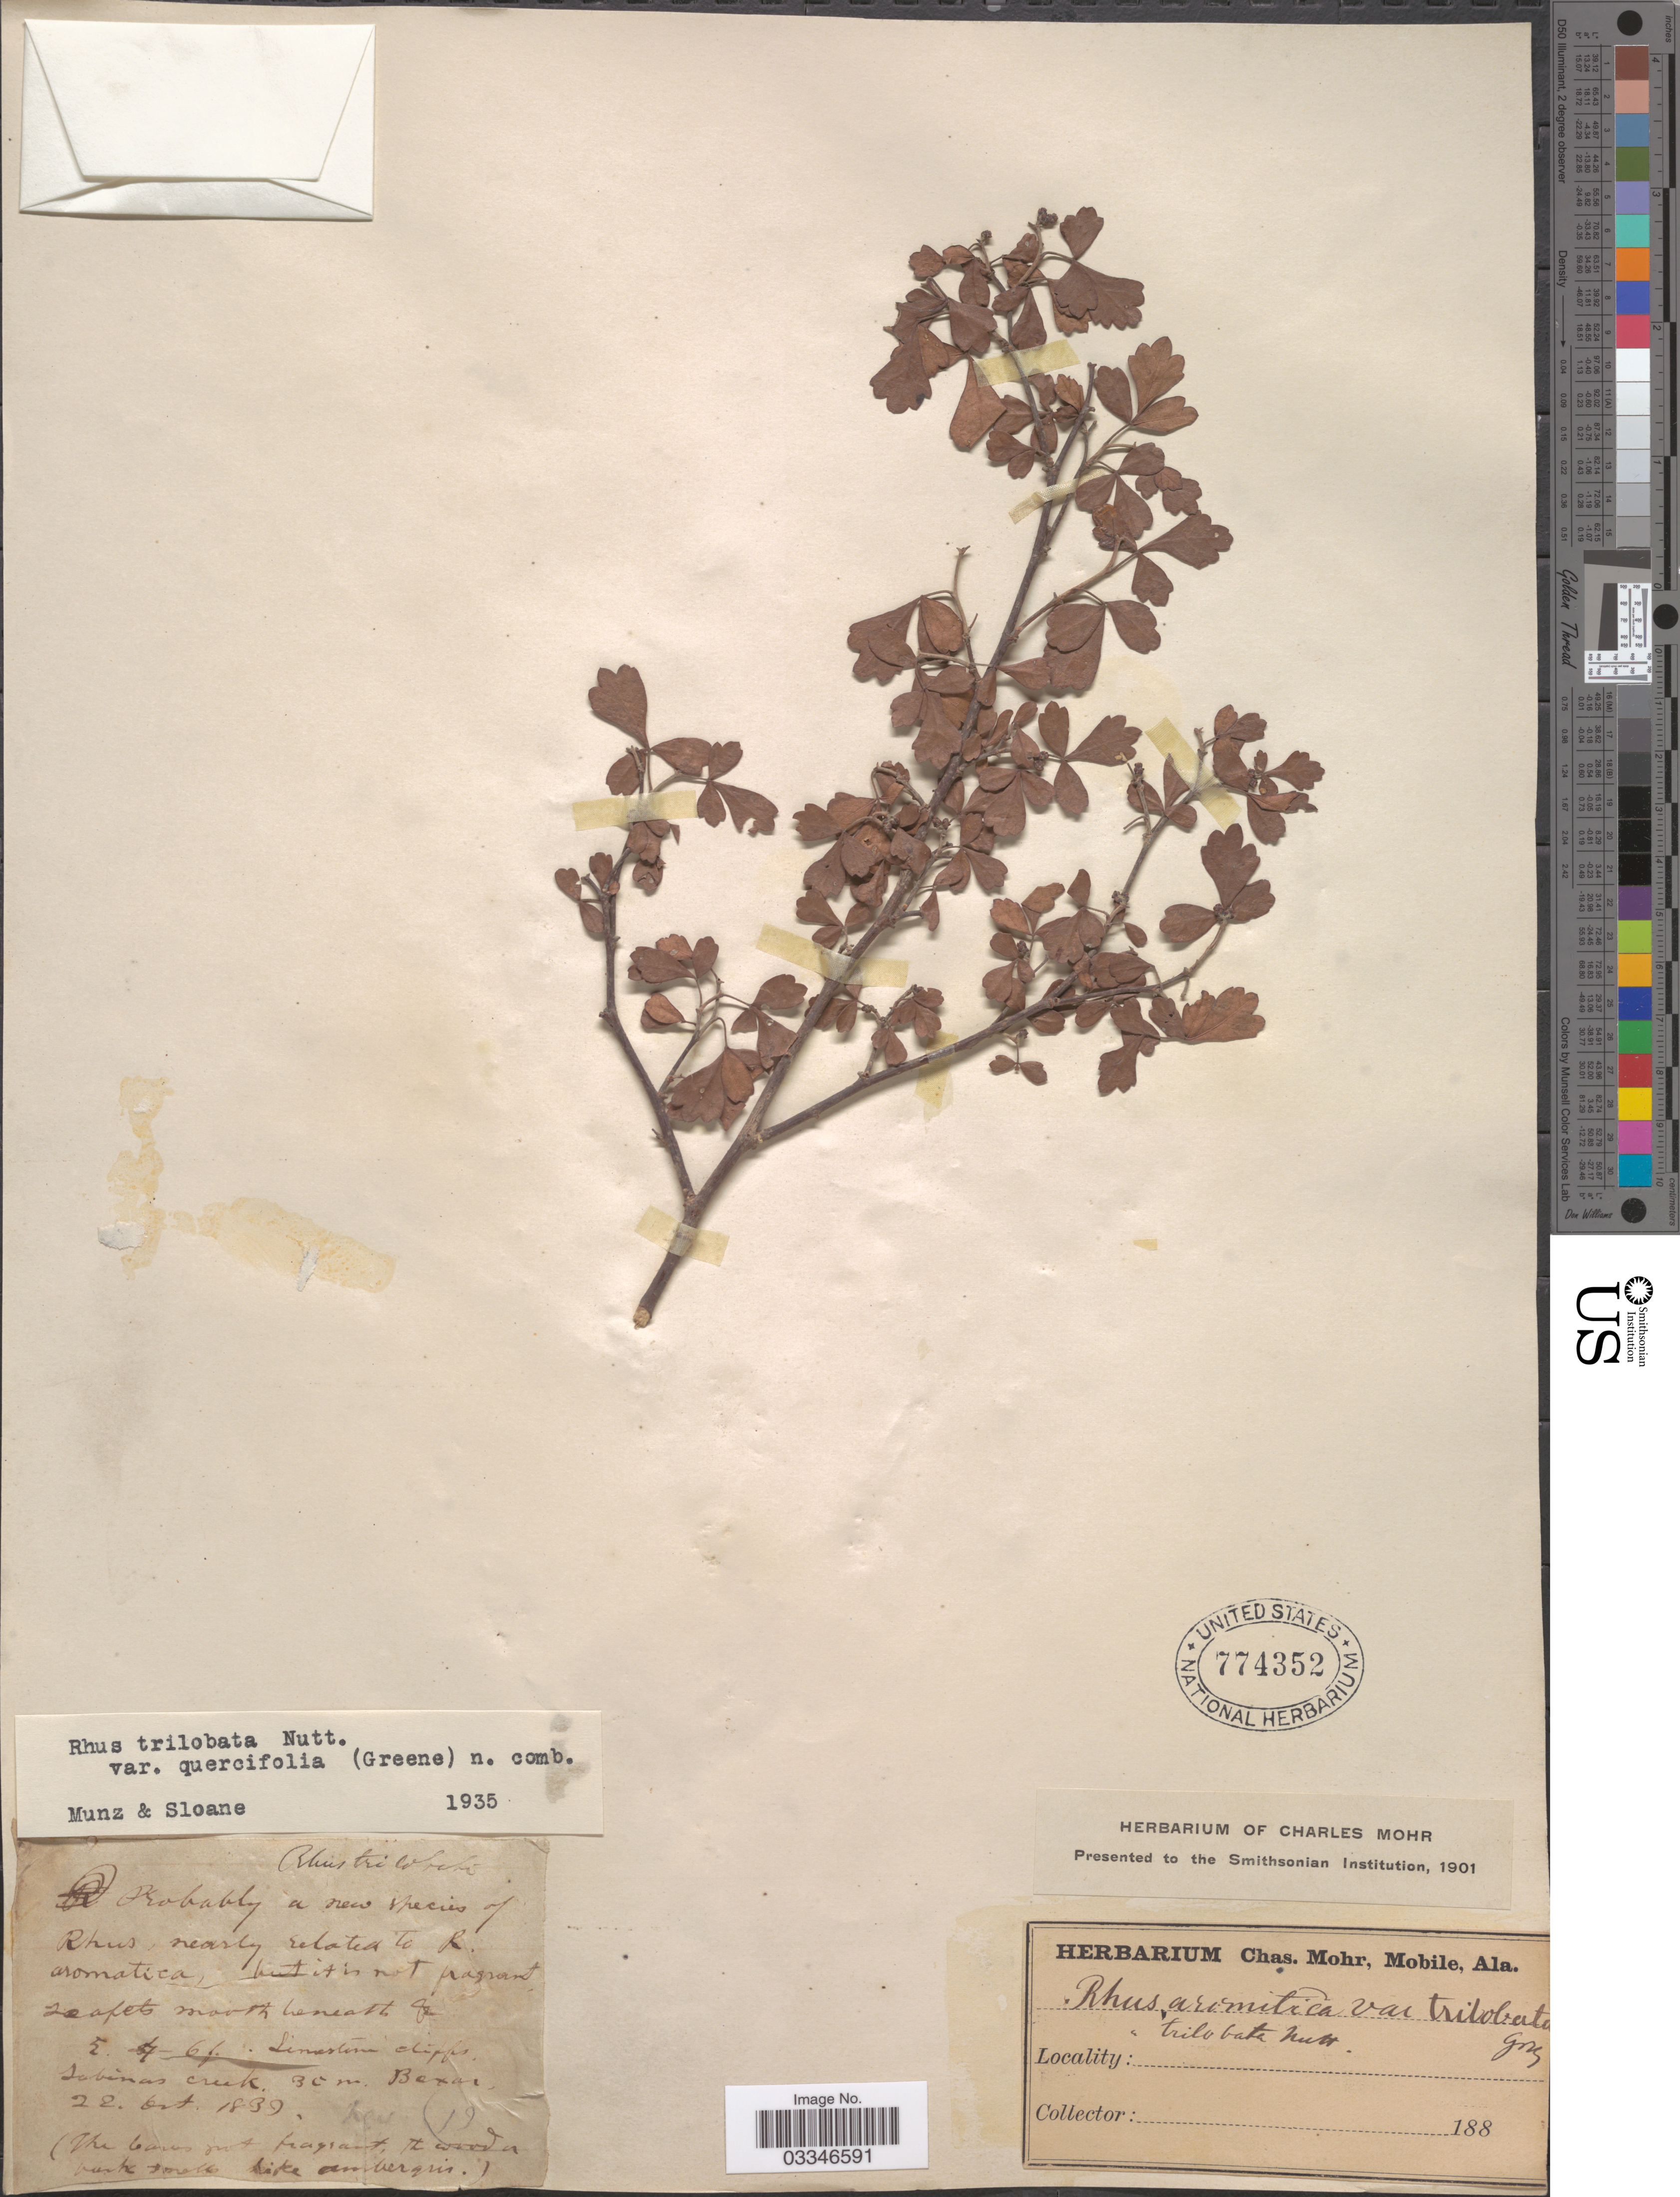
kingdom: Plantae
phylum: Tracheophyta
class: Magnoliopsida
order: Sapindales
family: Anacardiaceae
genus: Rhus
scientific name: Rhus trilobata var. quercifolia (Greene) Munz & Sloane ined.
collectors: ex herb. Charles Mohr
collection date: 1839-10-22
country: United States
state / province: Texas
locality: Sabinas creek, Bexar.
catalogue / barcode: US 774352